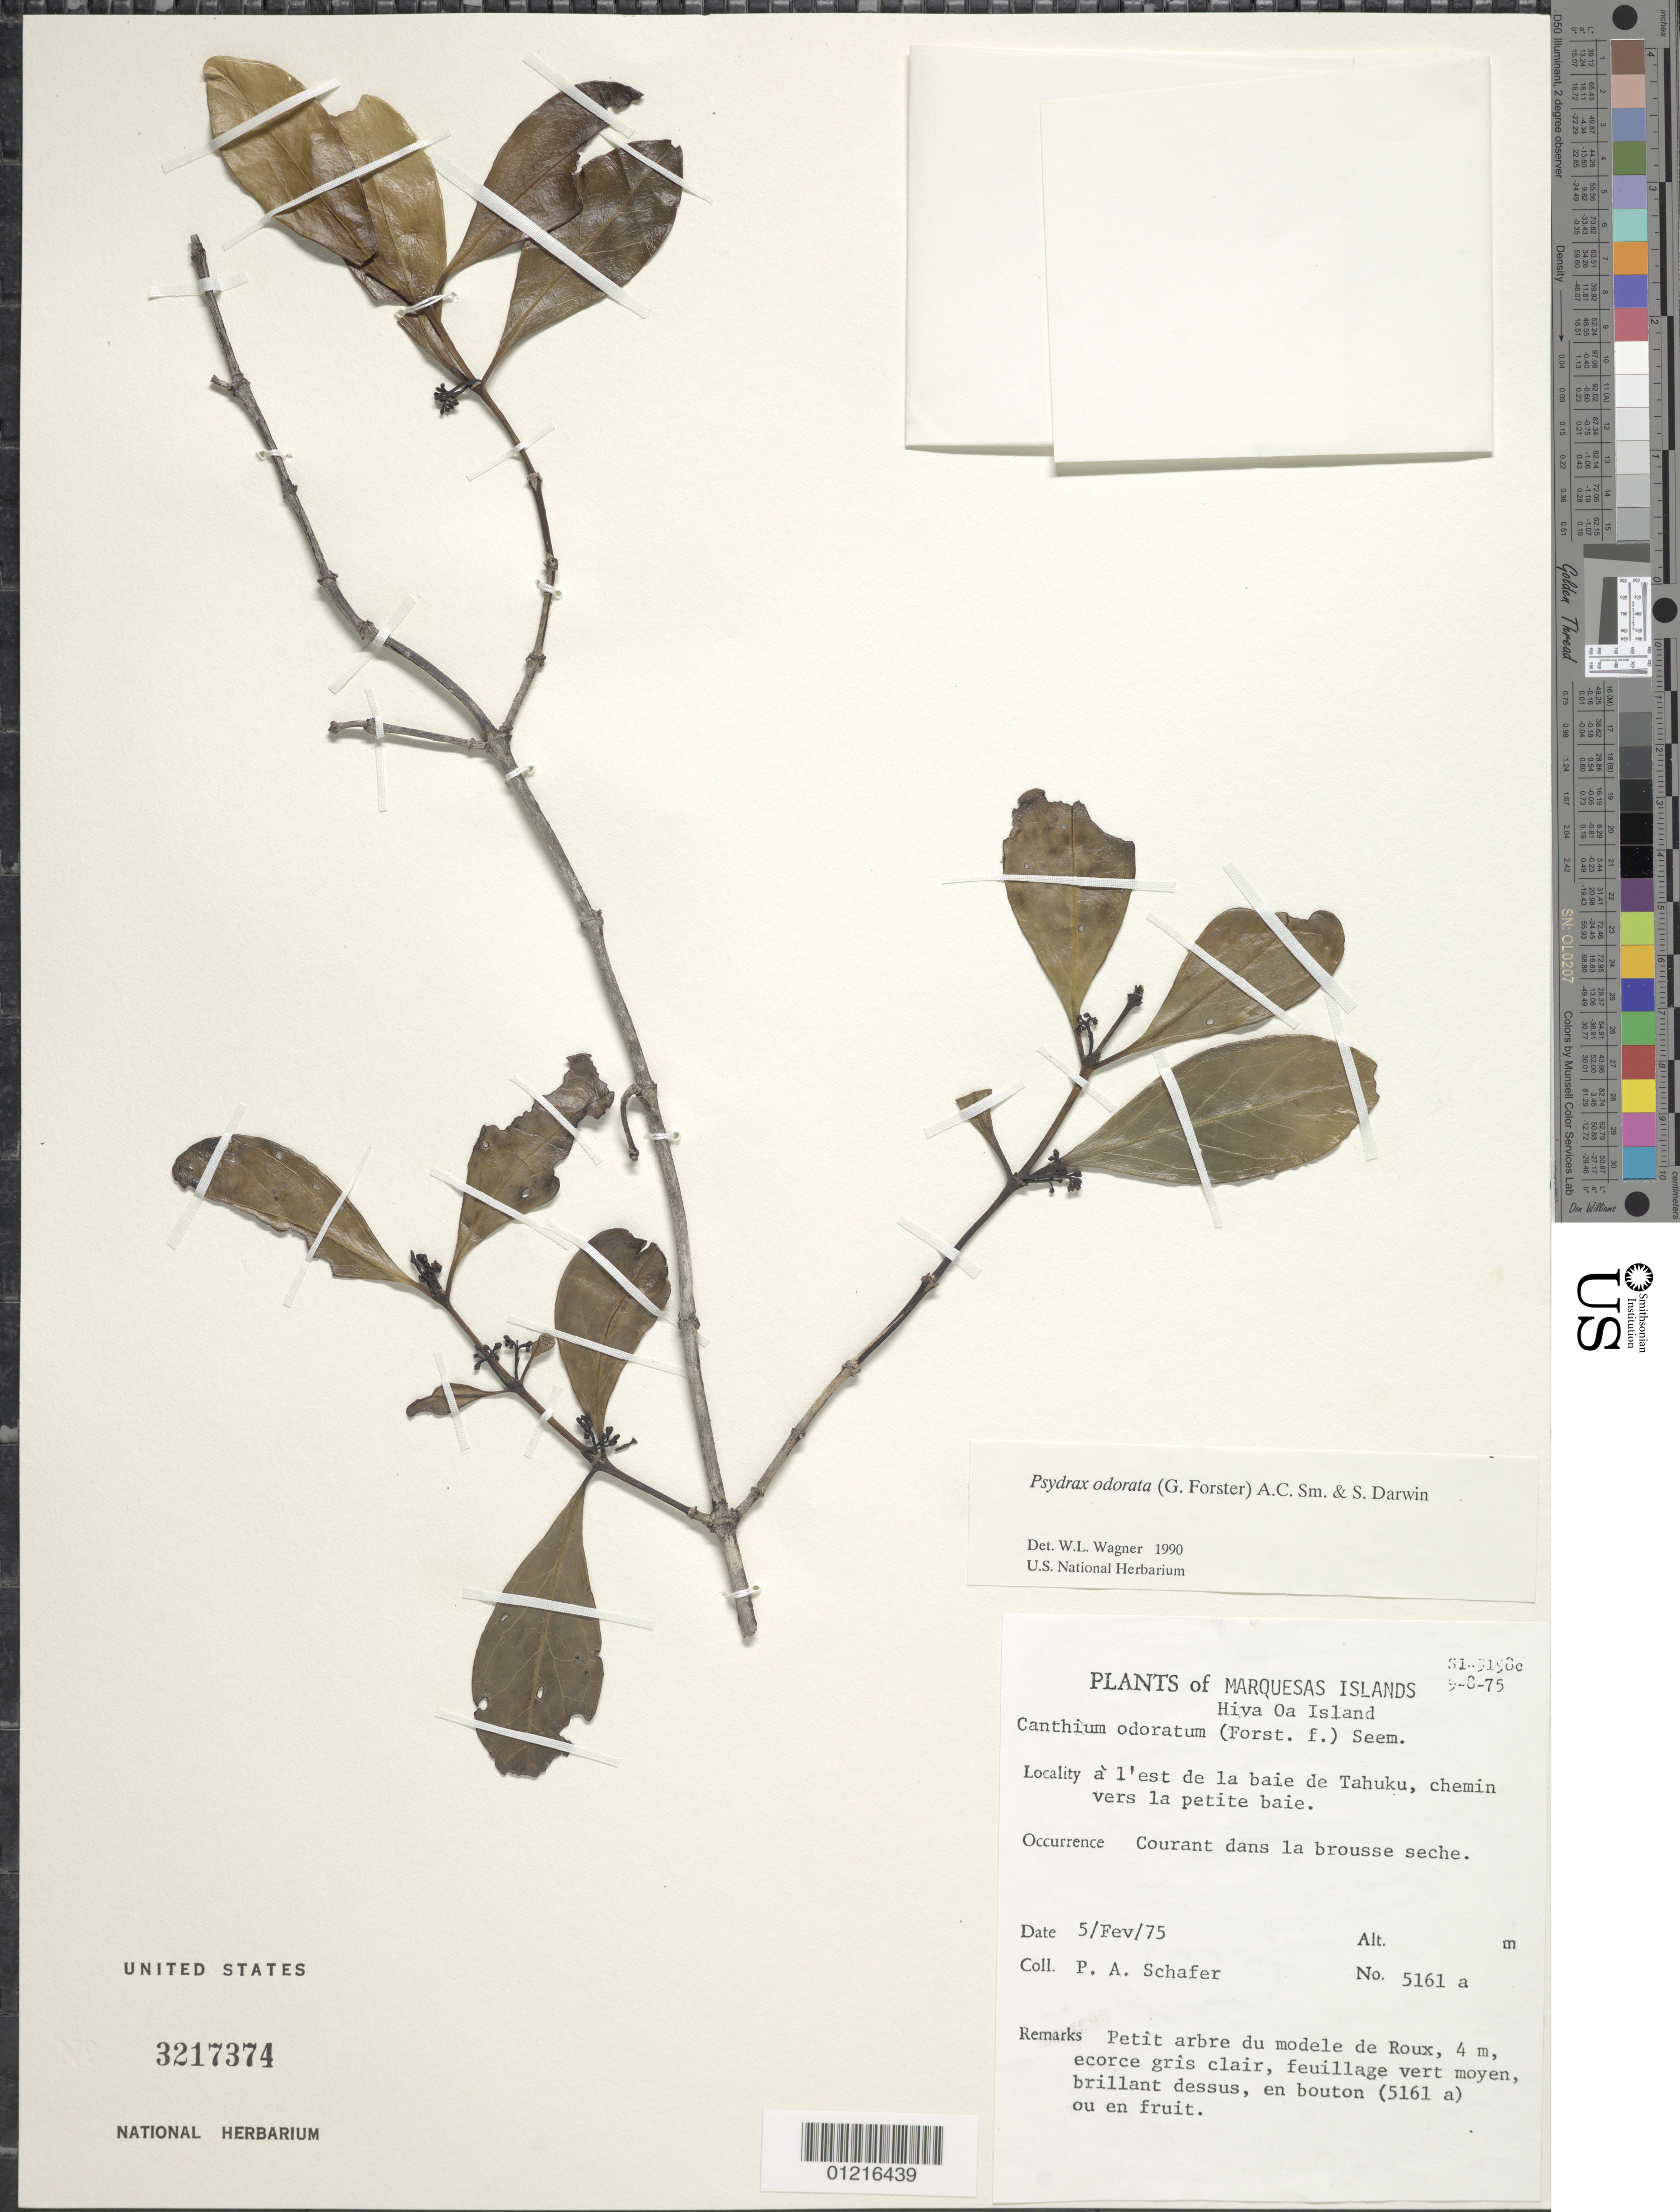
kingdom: Plantae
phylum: Tracheophyta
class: Magnoliopsida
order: Gentianales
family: Rubiaceae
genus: Psydrax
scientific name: Psydrax odorata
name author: (G. Forst.) A.C. Sm. & S.P. Darwin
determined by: Wagner, W. L., (BOT), Smithsonian Institution - National Museum of Natural History (UNITED STATES)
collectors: P. A. Schäfer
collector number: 5161A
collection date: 1975-02-05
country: French Polynesia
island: Hiva Oa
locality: à l'est de la baie de Tahuku, chemin vers la petite baie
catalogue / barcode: US 3217374